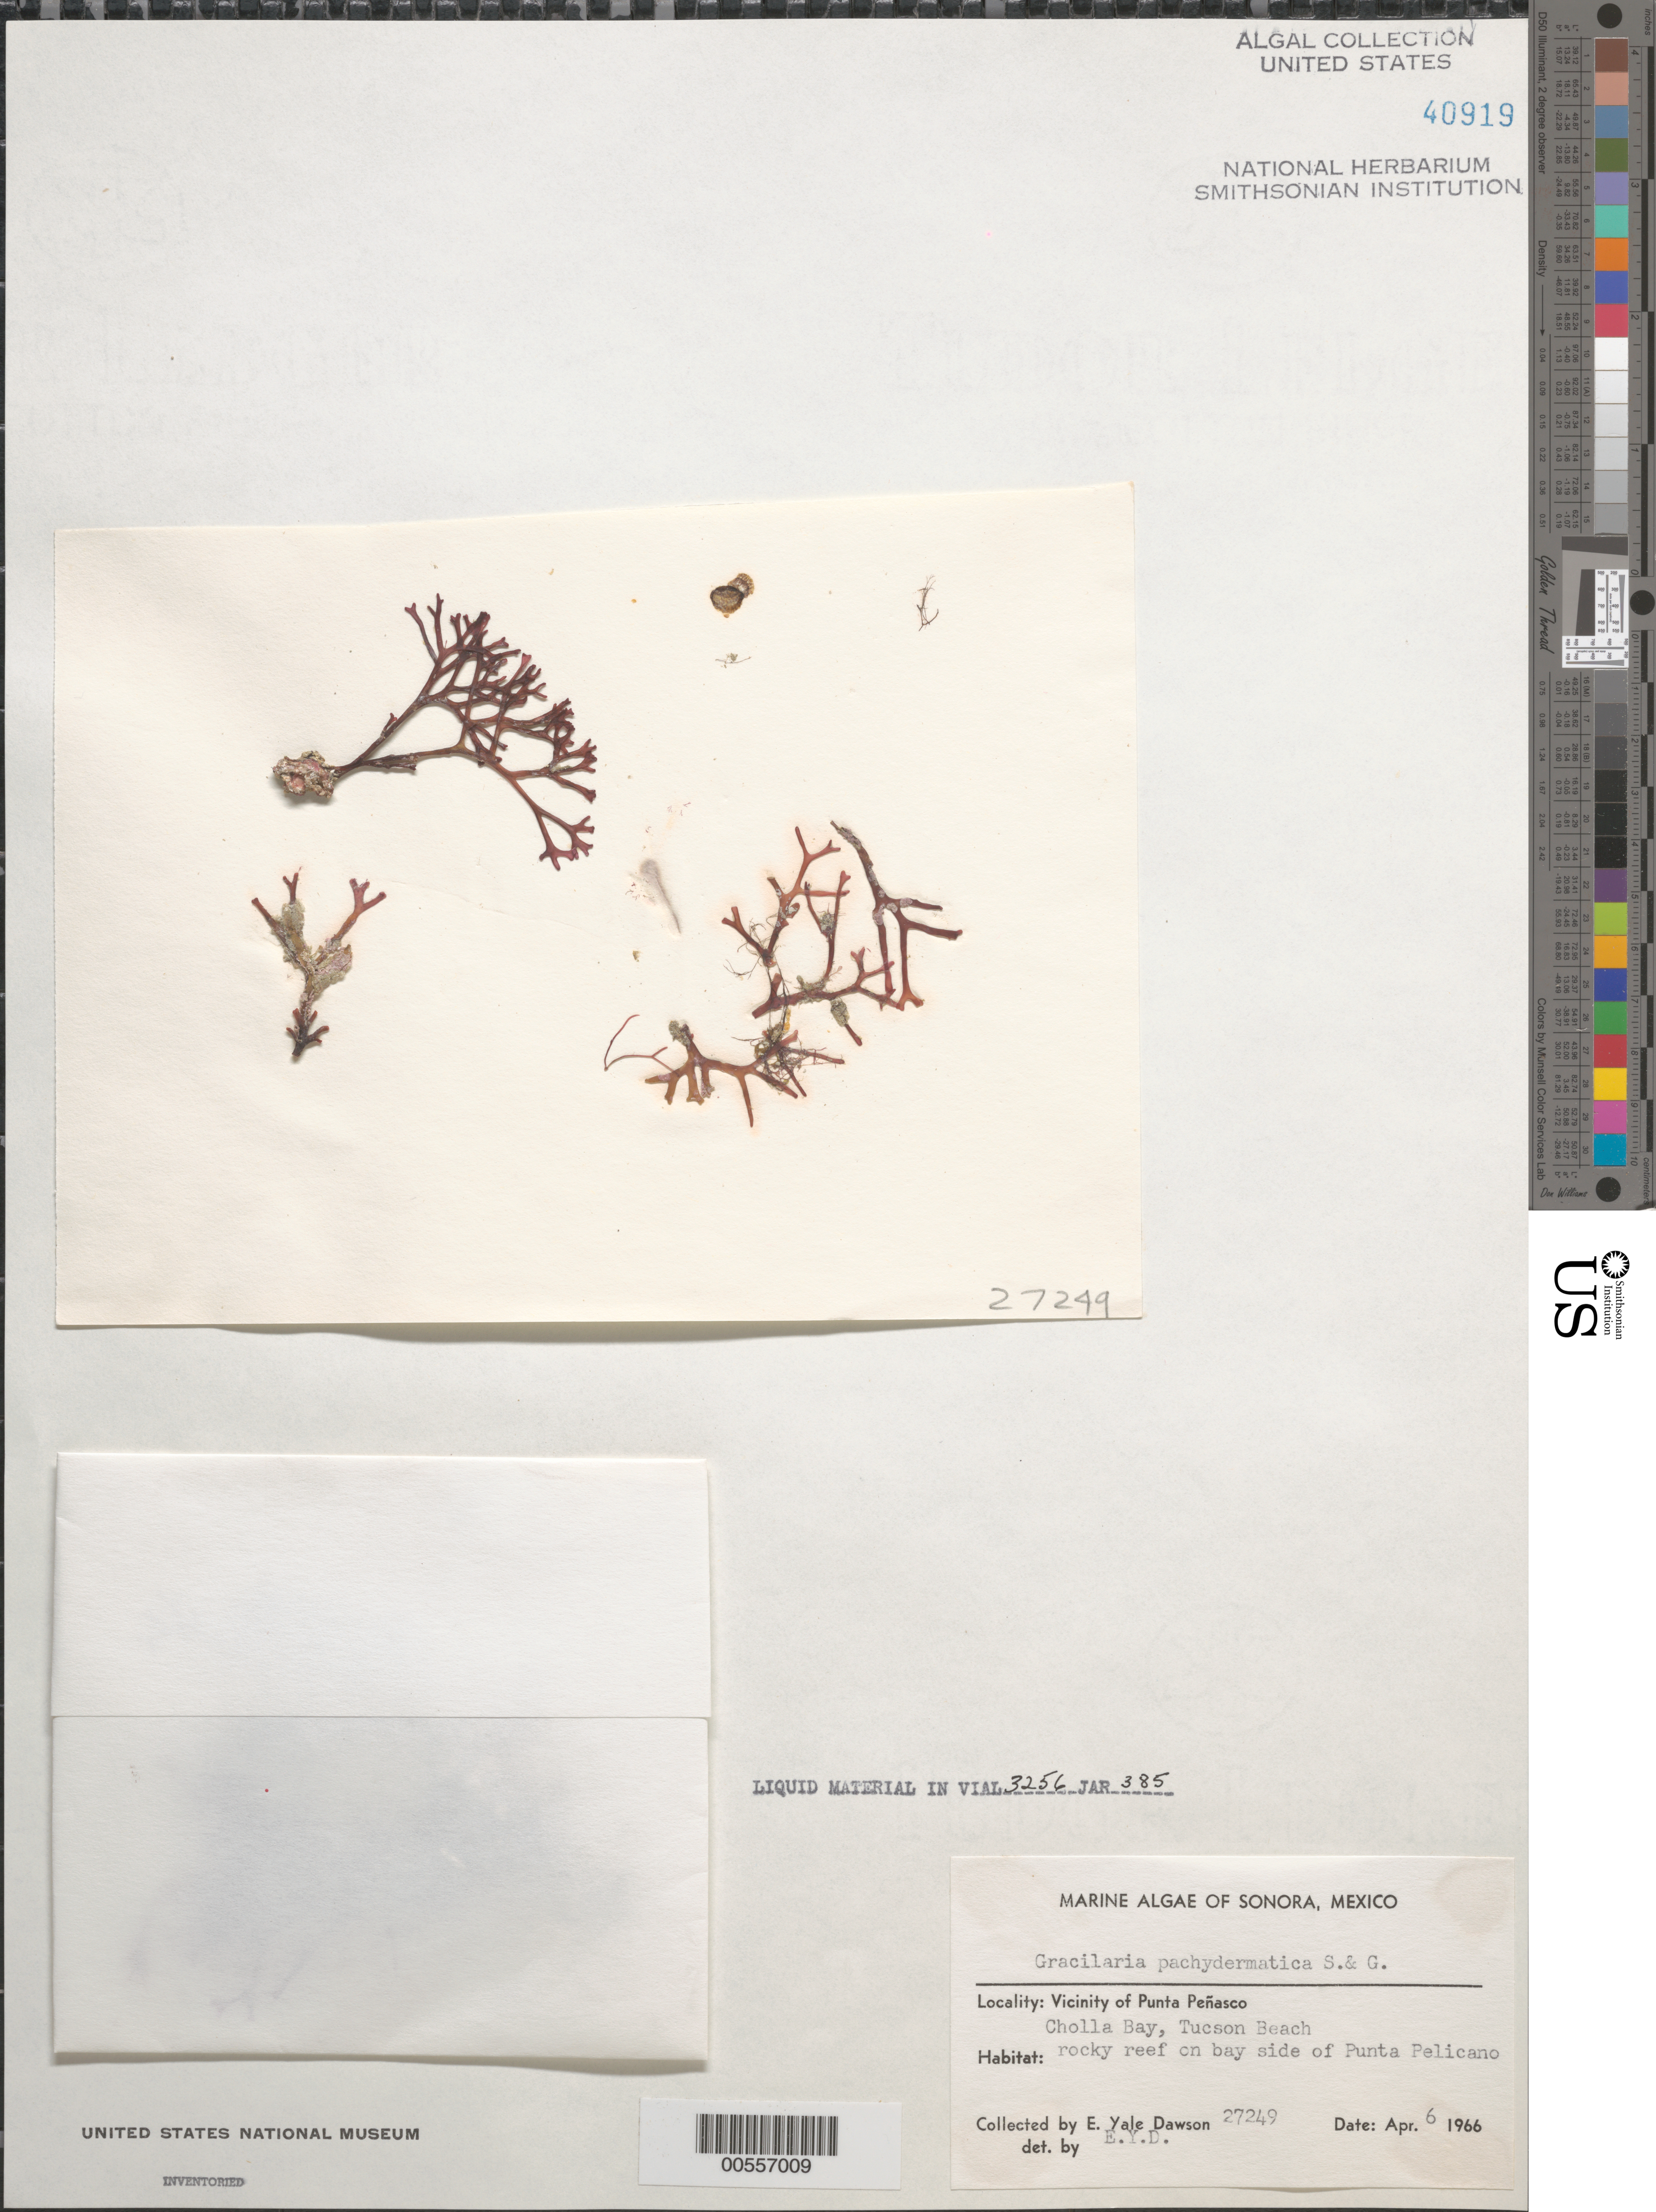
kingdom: Plantae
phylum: Rhodophyta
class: Florideophyceae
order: Gracilariales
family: Gracilariaceae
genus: Gracilaria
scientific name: Gracilaria pachydermatica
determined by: Dawson, E. Y.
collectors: E. Y. Dawson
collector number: EYD 27249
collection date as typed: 06 Apr 1966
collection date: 1966-04-06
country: Mexico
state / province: Sonora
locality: Cholla Bay, Tucson Beach, Punta Pelicano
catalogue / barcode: US 40919